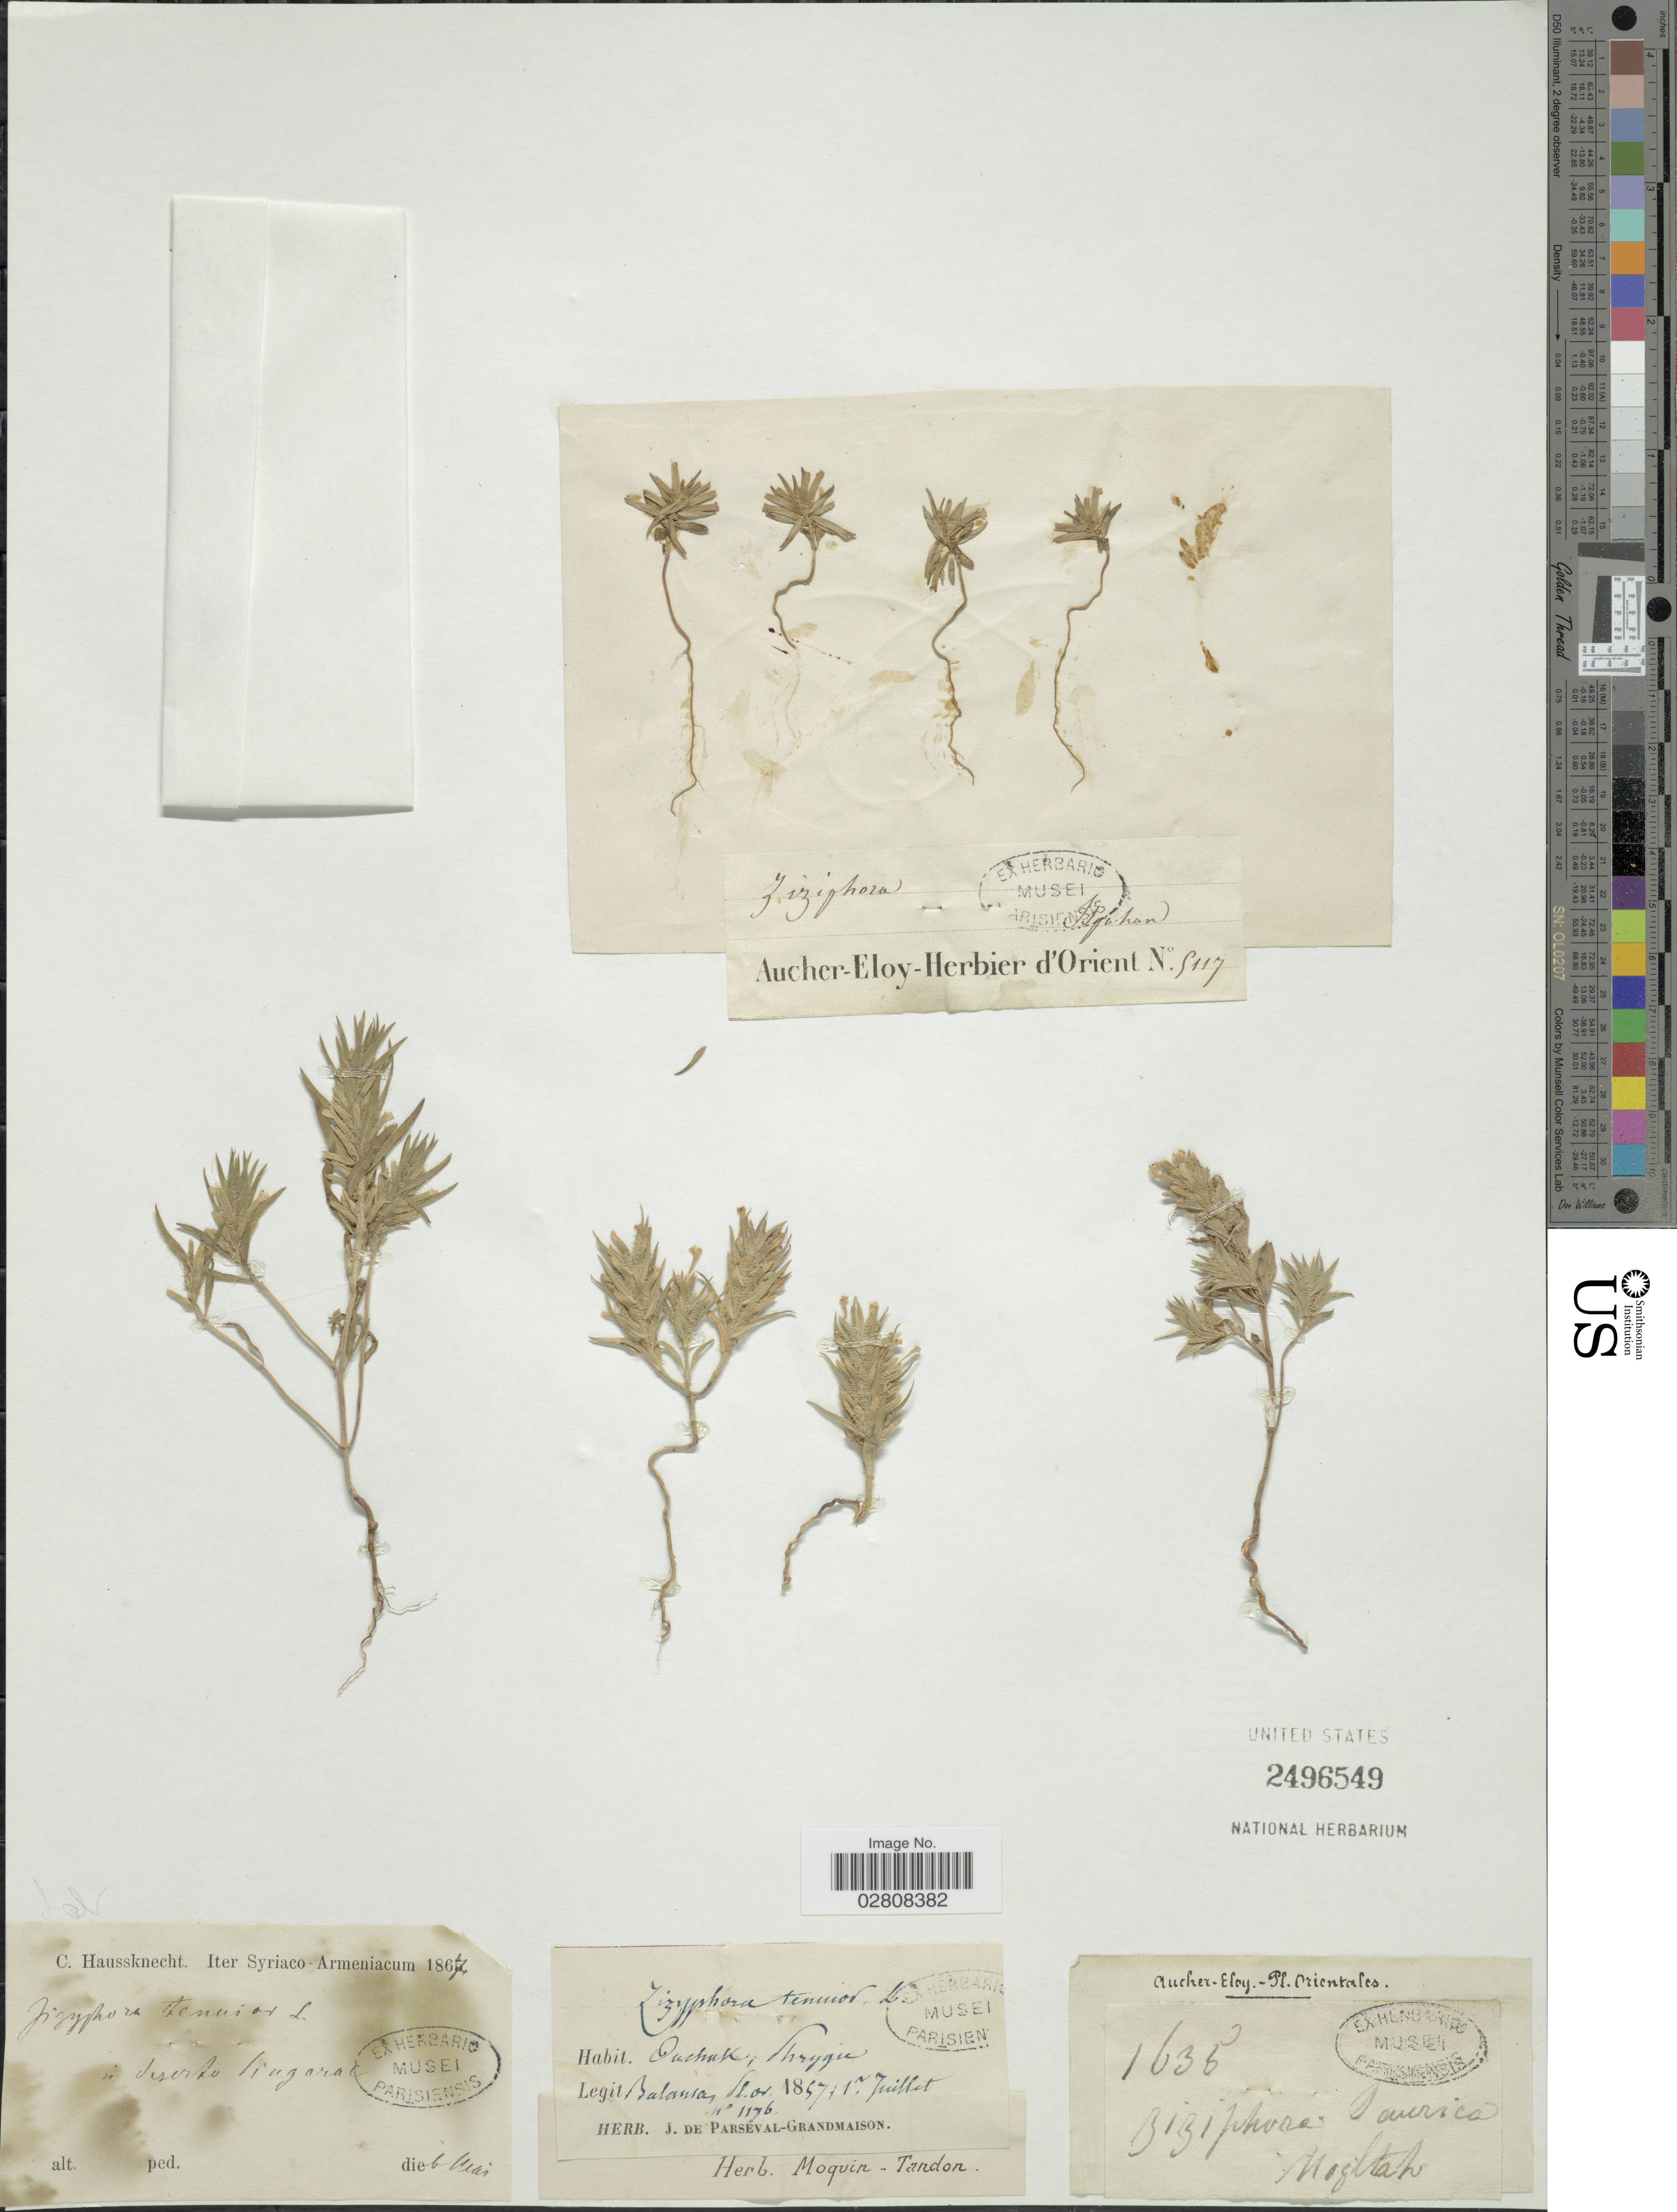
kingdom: Plantae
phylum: Tracheophyta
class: Magnoliopsida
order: Lamiales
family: Lamiaceae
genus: Ziziphora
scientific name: Ziziphora tenuior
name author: L.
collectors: -. Balansa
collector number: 1176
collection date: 1857-07-01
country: Turkey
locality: Ouchuk, Phrygie. Or. [interpreted]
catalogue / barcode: US 246549-2